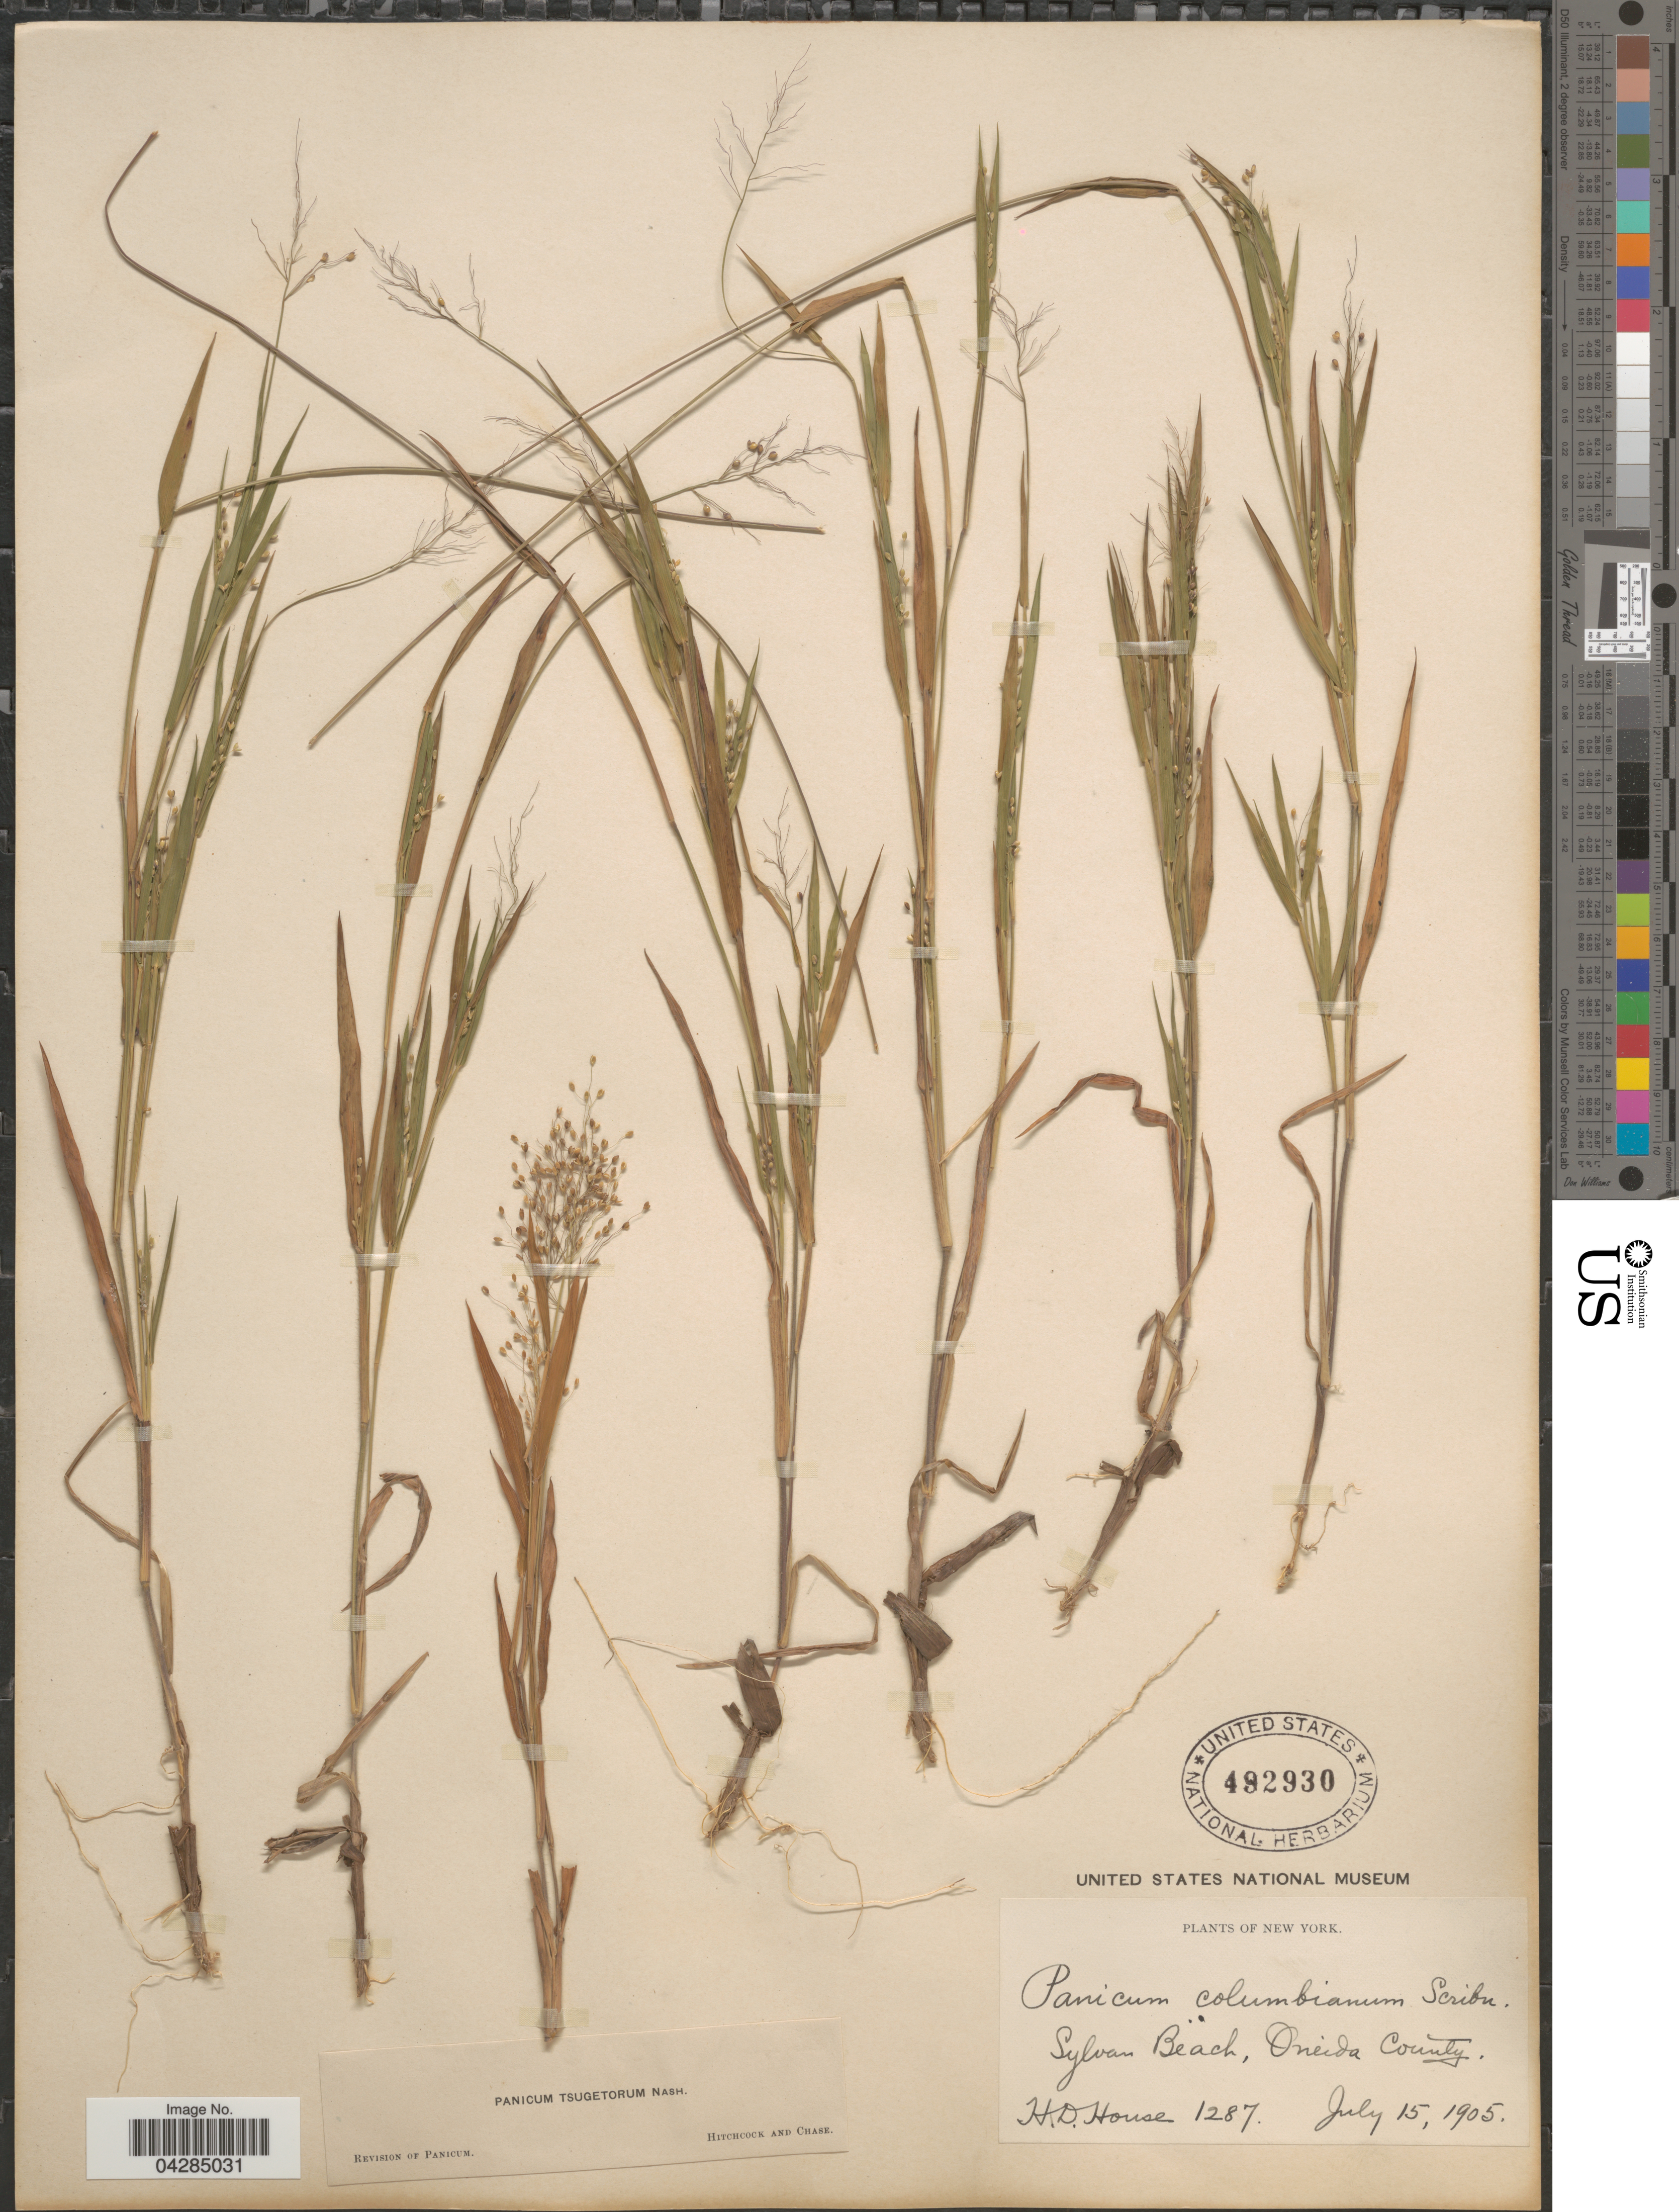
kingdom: Plantae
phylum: Tracheophyta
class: Liliopsida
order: Poales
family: Poaceae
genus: Dichanthelium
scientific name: Dichanthelium portoricense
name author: (Desv. ex Ham.) B.F. Hansen & Wunderlin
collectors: H. D. House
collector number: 1287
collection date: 1905-07-15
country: United States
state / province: New York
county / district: Oneida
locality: Sylvan Beach, Oneida County.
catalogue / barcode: US 492930